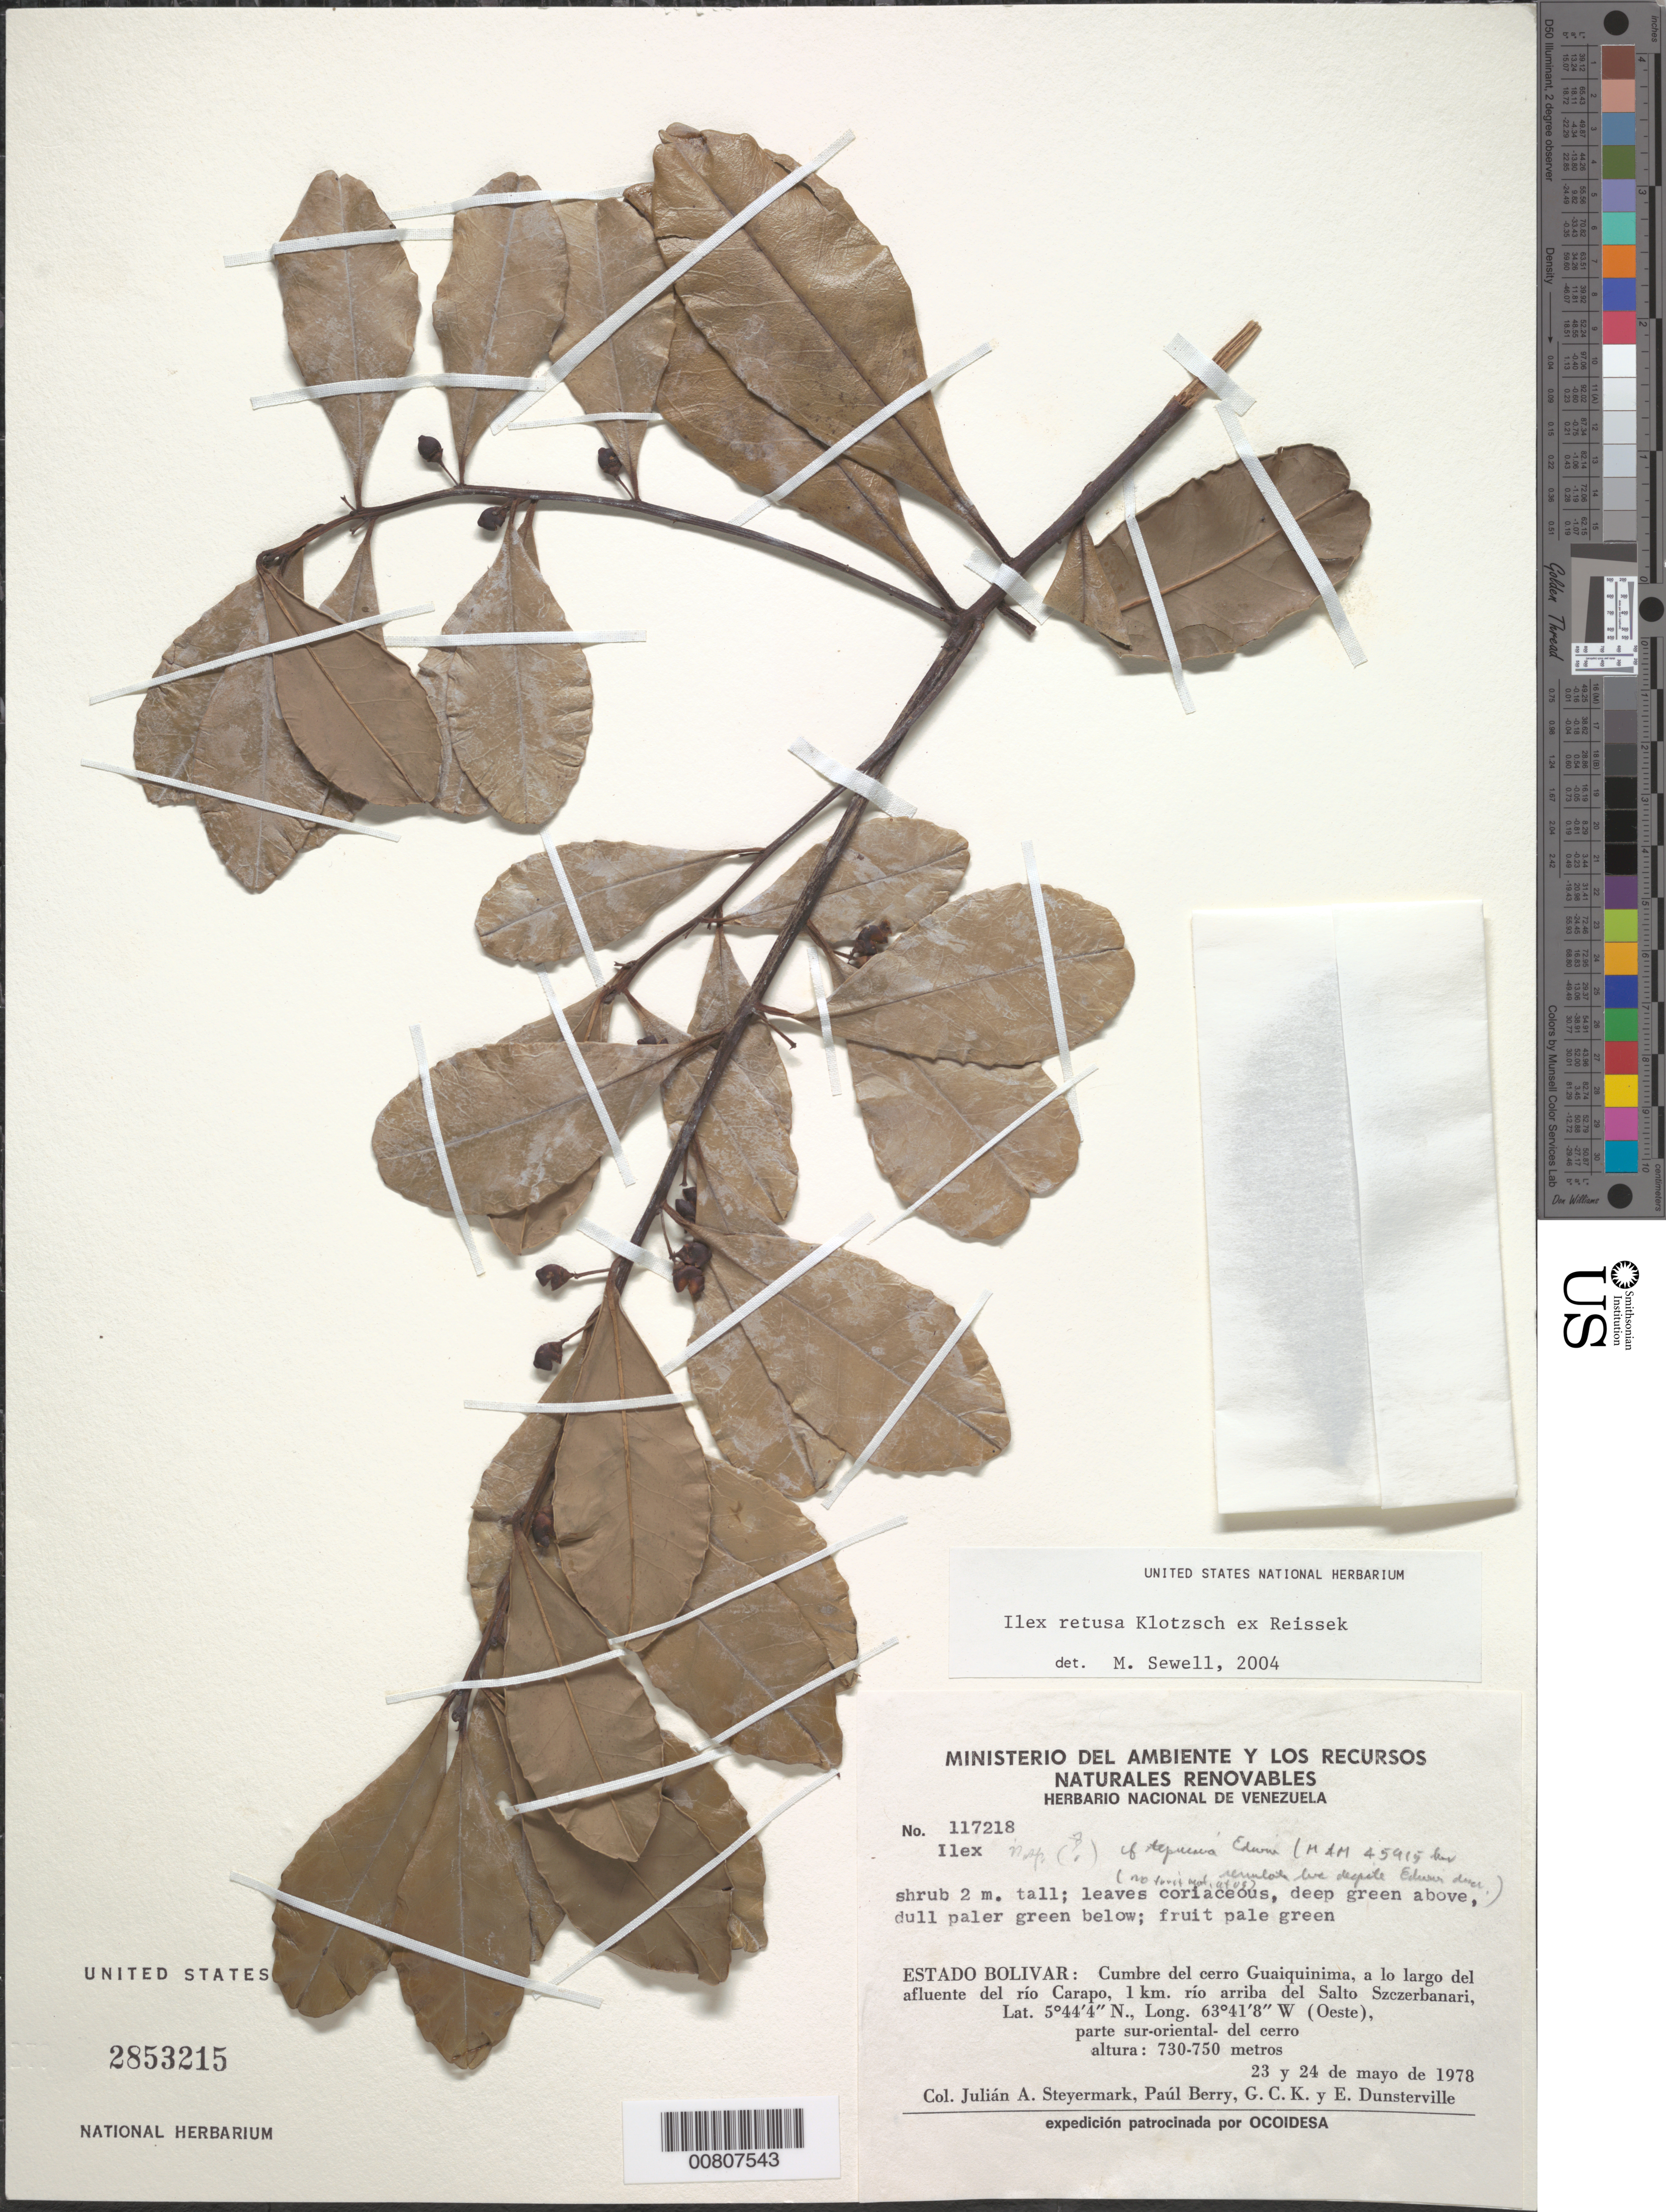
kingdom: Plantae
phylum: Tracheophyta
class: Magnoliopsida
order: Aquifoliales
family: Aquifoliaceae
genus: Ilex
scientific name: Ilex retusa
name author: Klotzsch ex Reissek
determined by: Sewell, M.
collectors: J. Steyermark, P. Berry, G. C. K. Dunsterville & E. Dunsterville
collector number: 117218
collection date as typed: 23-May-78 to 24-May-78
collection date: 1978-05-23/1978-05-24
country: Venezuela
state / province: Bolívar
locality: Cerro Guaiquinima; afluente del Río Carapo (1 km río arriba del Salto Szczerbanari)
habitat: Southeast part of Cerro Guaiquinima at the summit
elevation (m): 730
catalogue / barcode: US 2853215